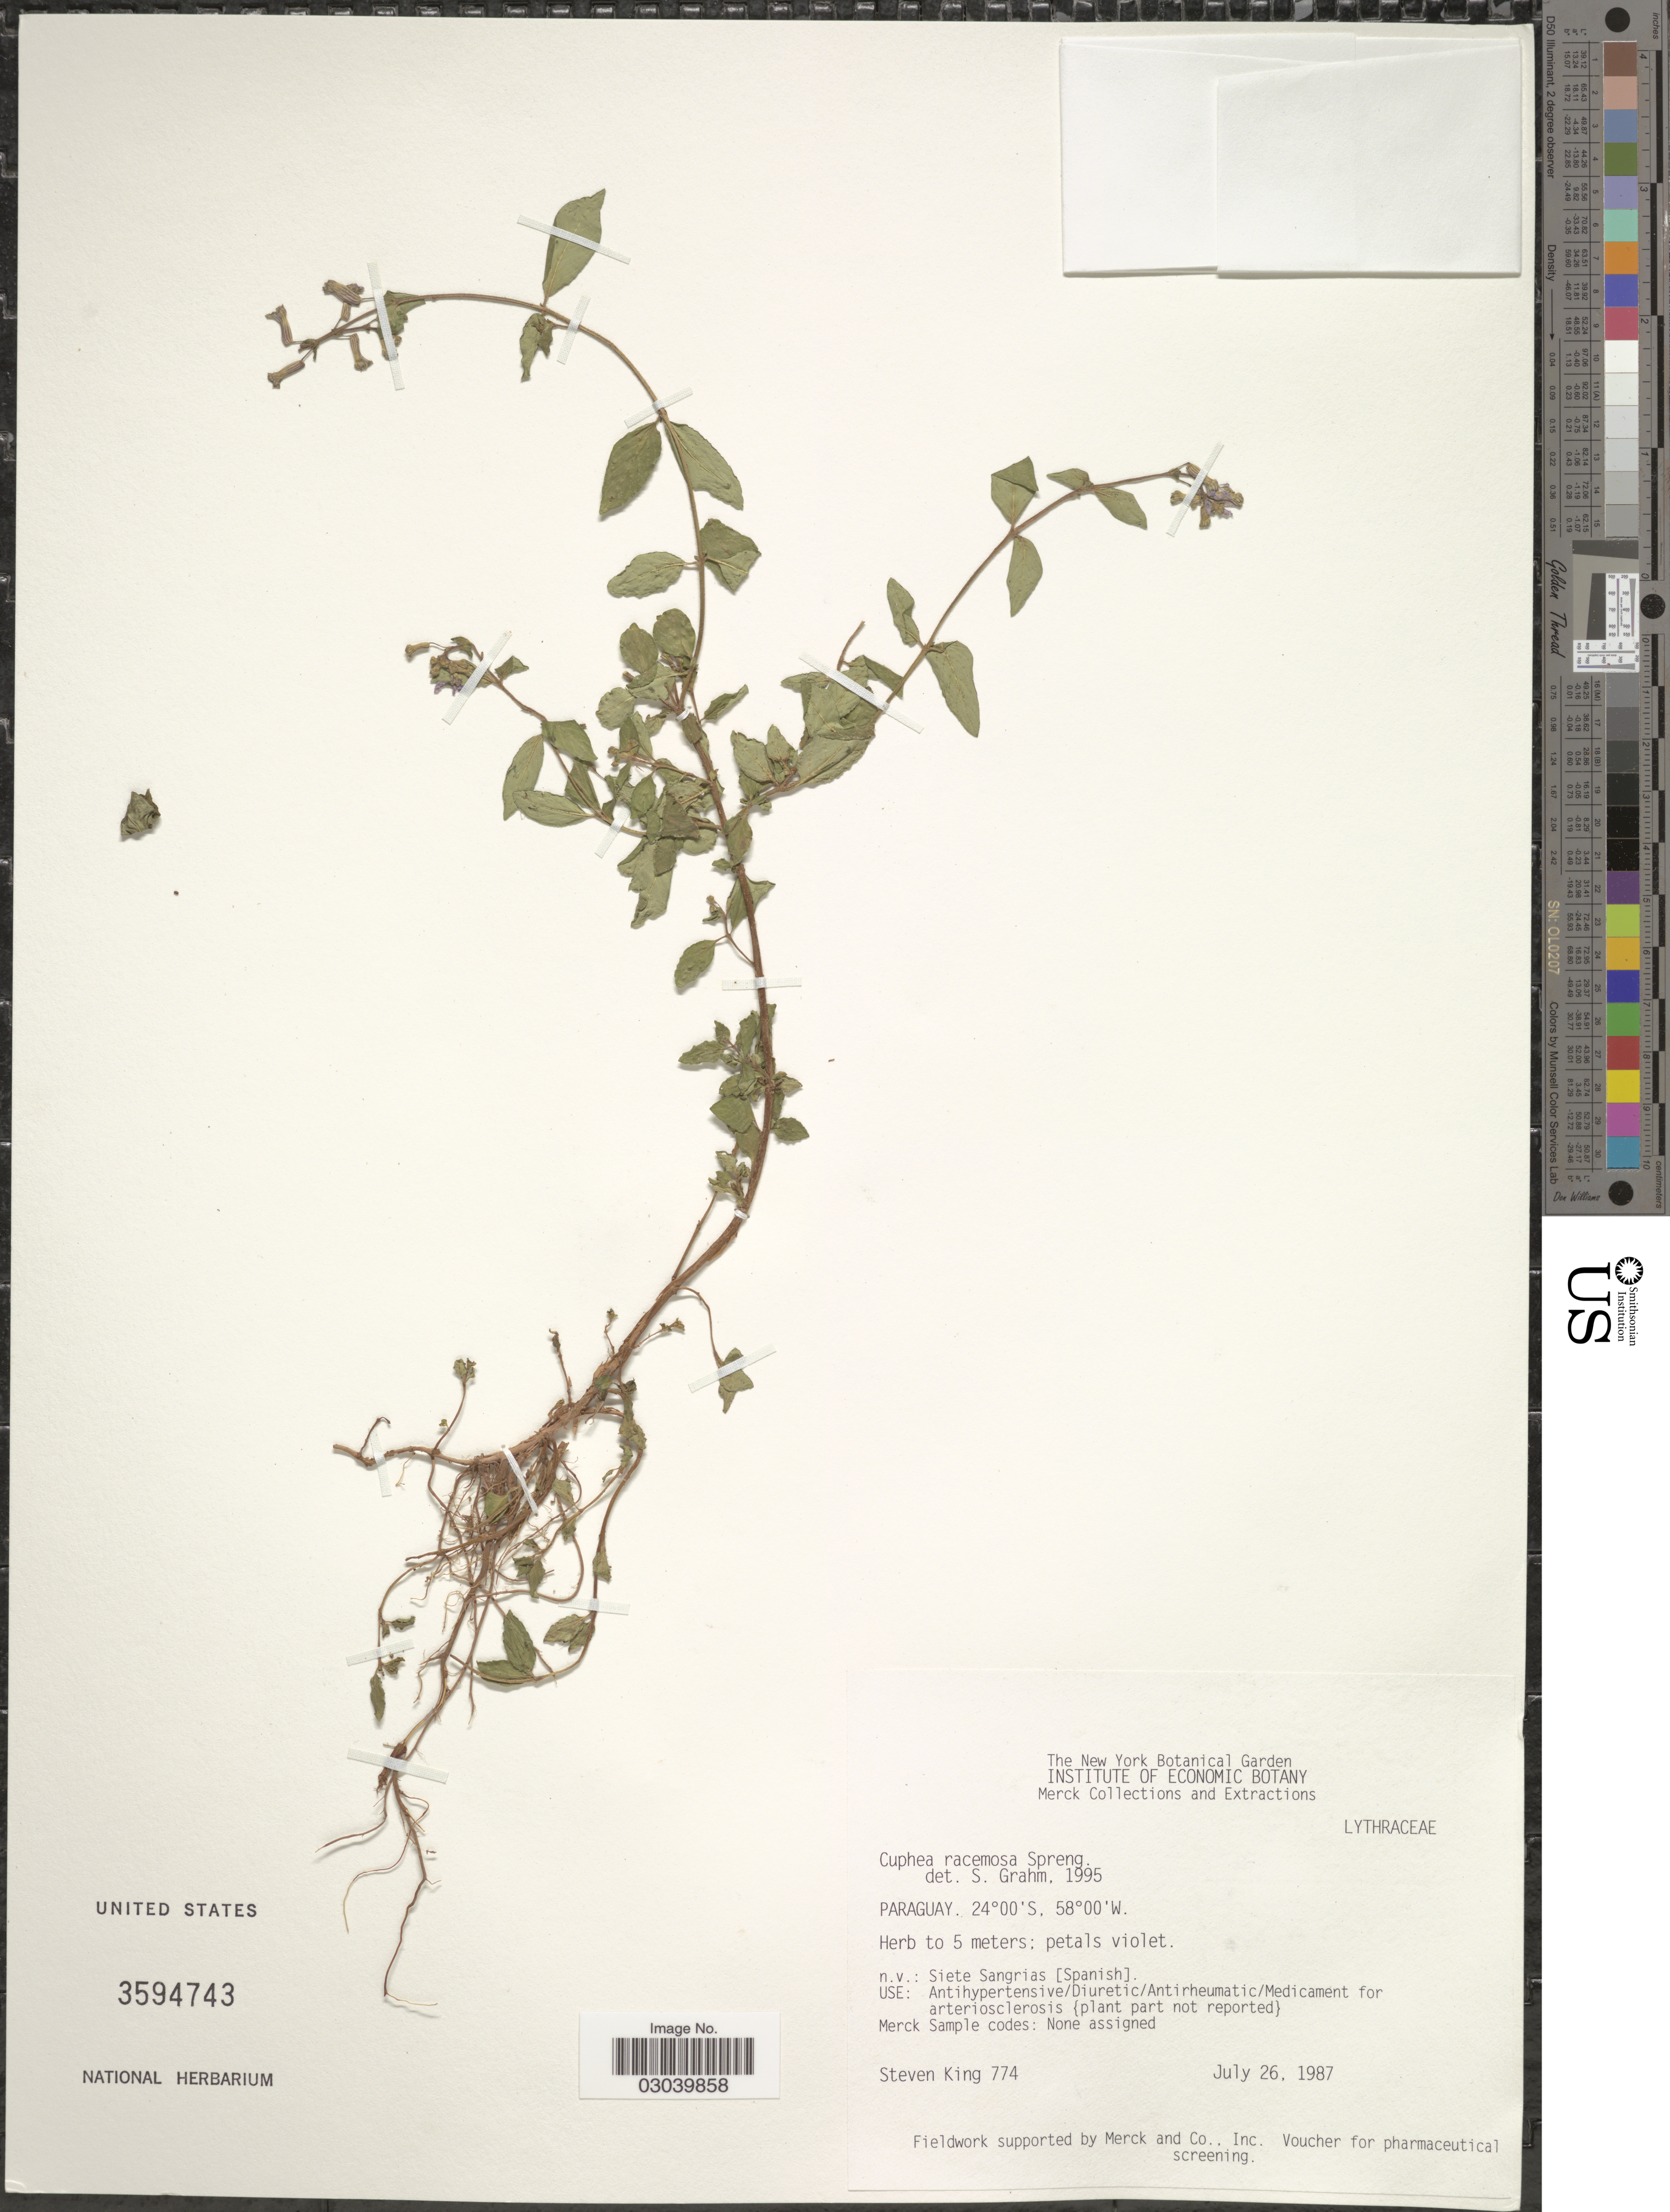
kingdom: Plantae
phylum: Tracheophyta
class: Magnoliopsida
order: Myrtales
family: Lythraceae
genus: Cuphea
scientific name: Cuphea racemosa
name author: (L. f.) Spreng.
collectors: S. R. King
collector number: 774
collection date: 1987-07-26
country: Paraguay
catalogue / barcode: US 3594743